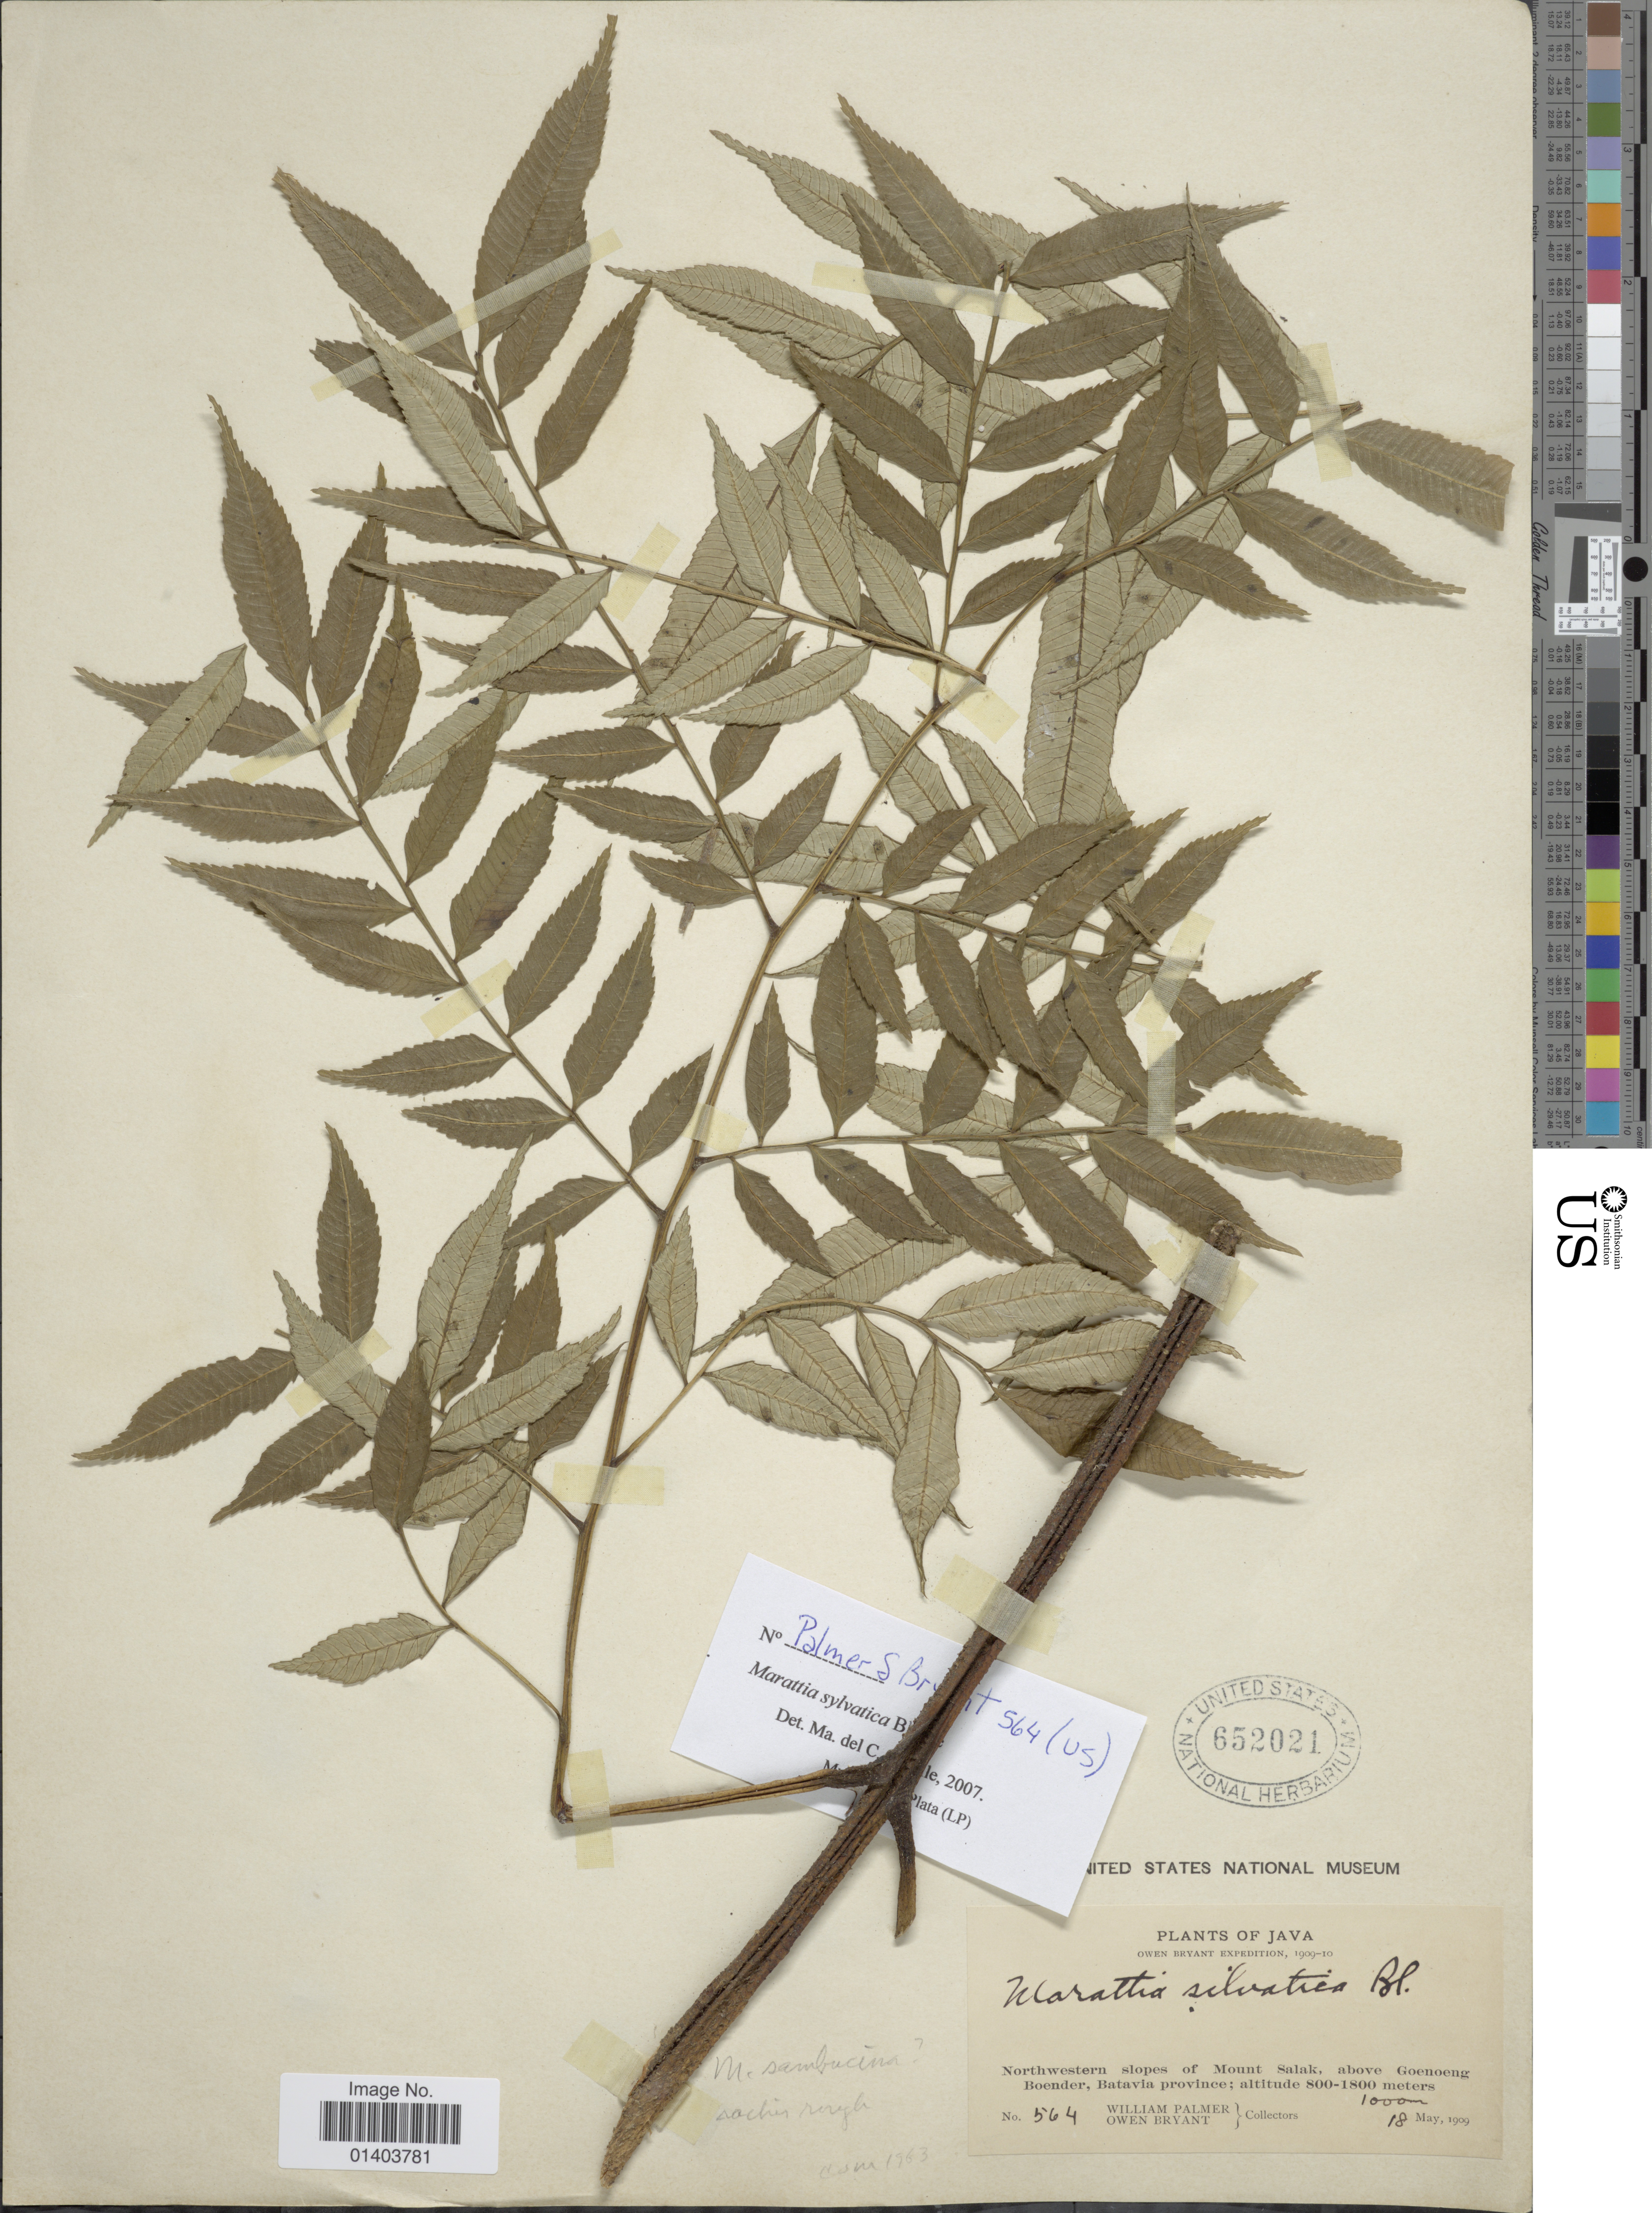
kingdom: Plantae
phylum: Tracheophyta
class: Polypodiopsida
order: Marattiales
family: Marattiaceae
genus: Ptisana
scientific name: Ptisana sylvatica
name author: (Blume) Murdock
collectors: W. Palmer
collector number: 564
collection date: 1909-05-18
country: Indonesia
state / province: Java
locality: Northwestern slopes of Mount Salak, Above Goenoeng Boender, Batavia province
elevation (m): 800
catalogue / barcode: US 652021